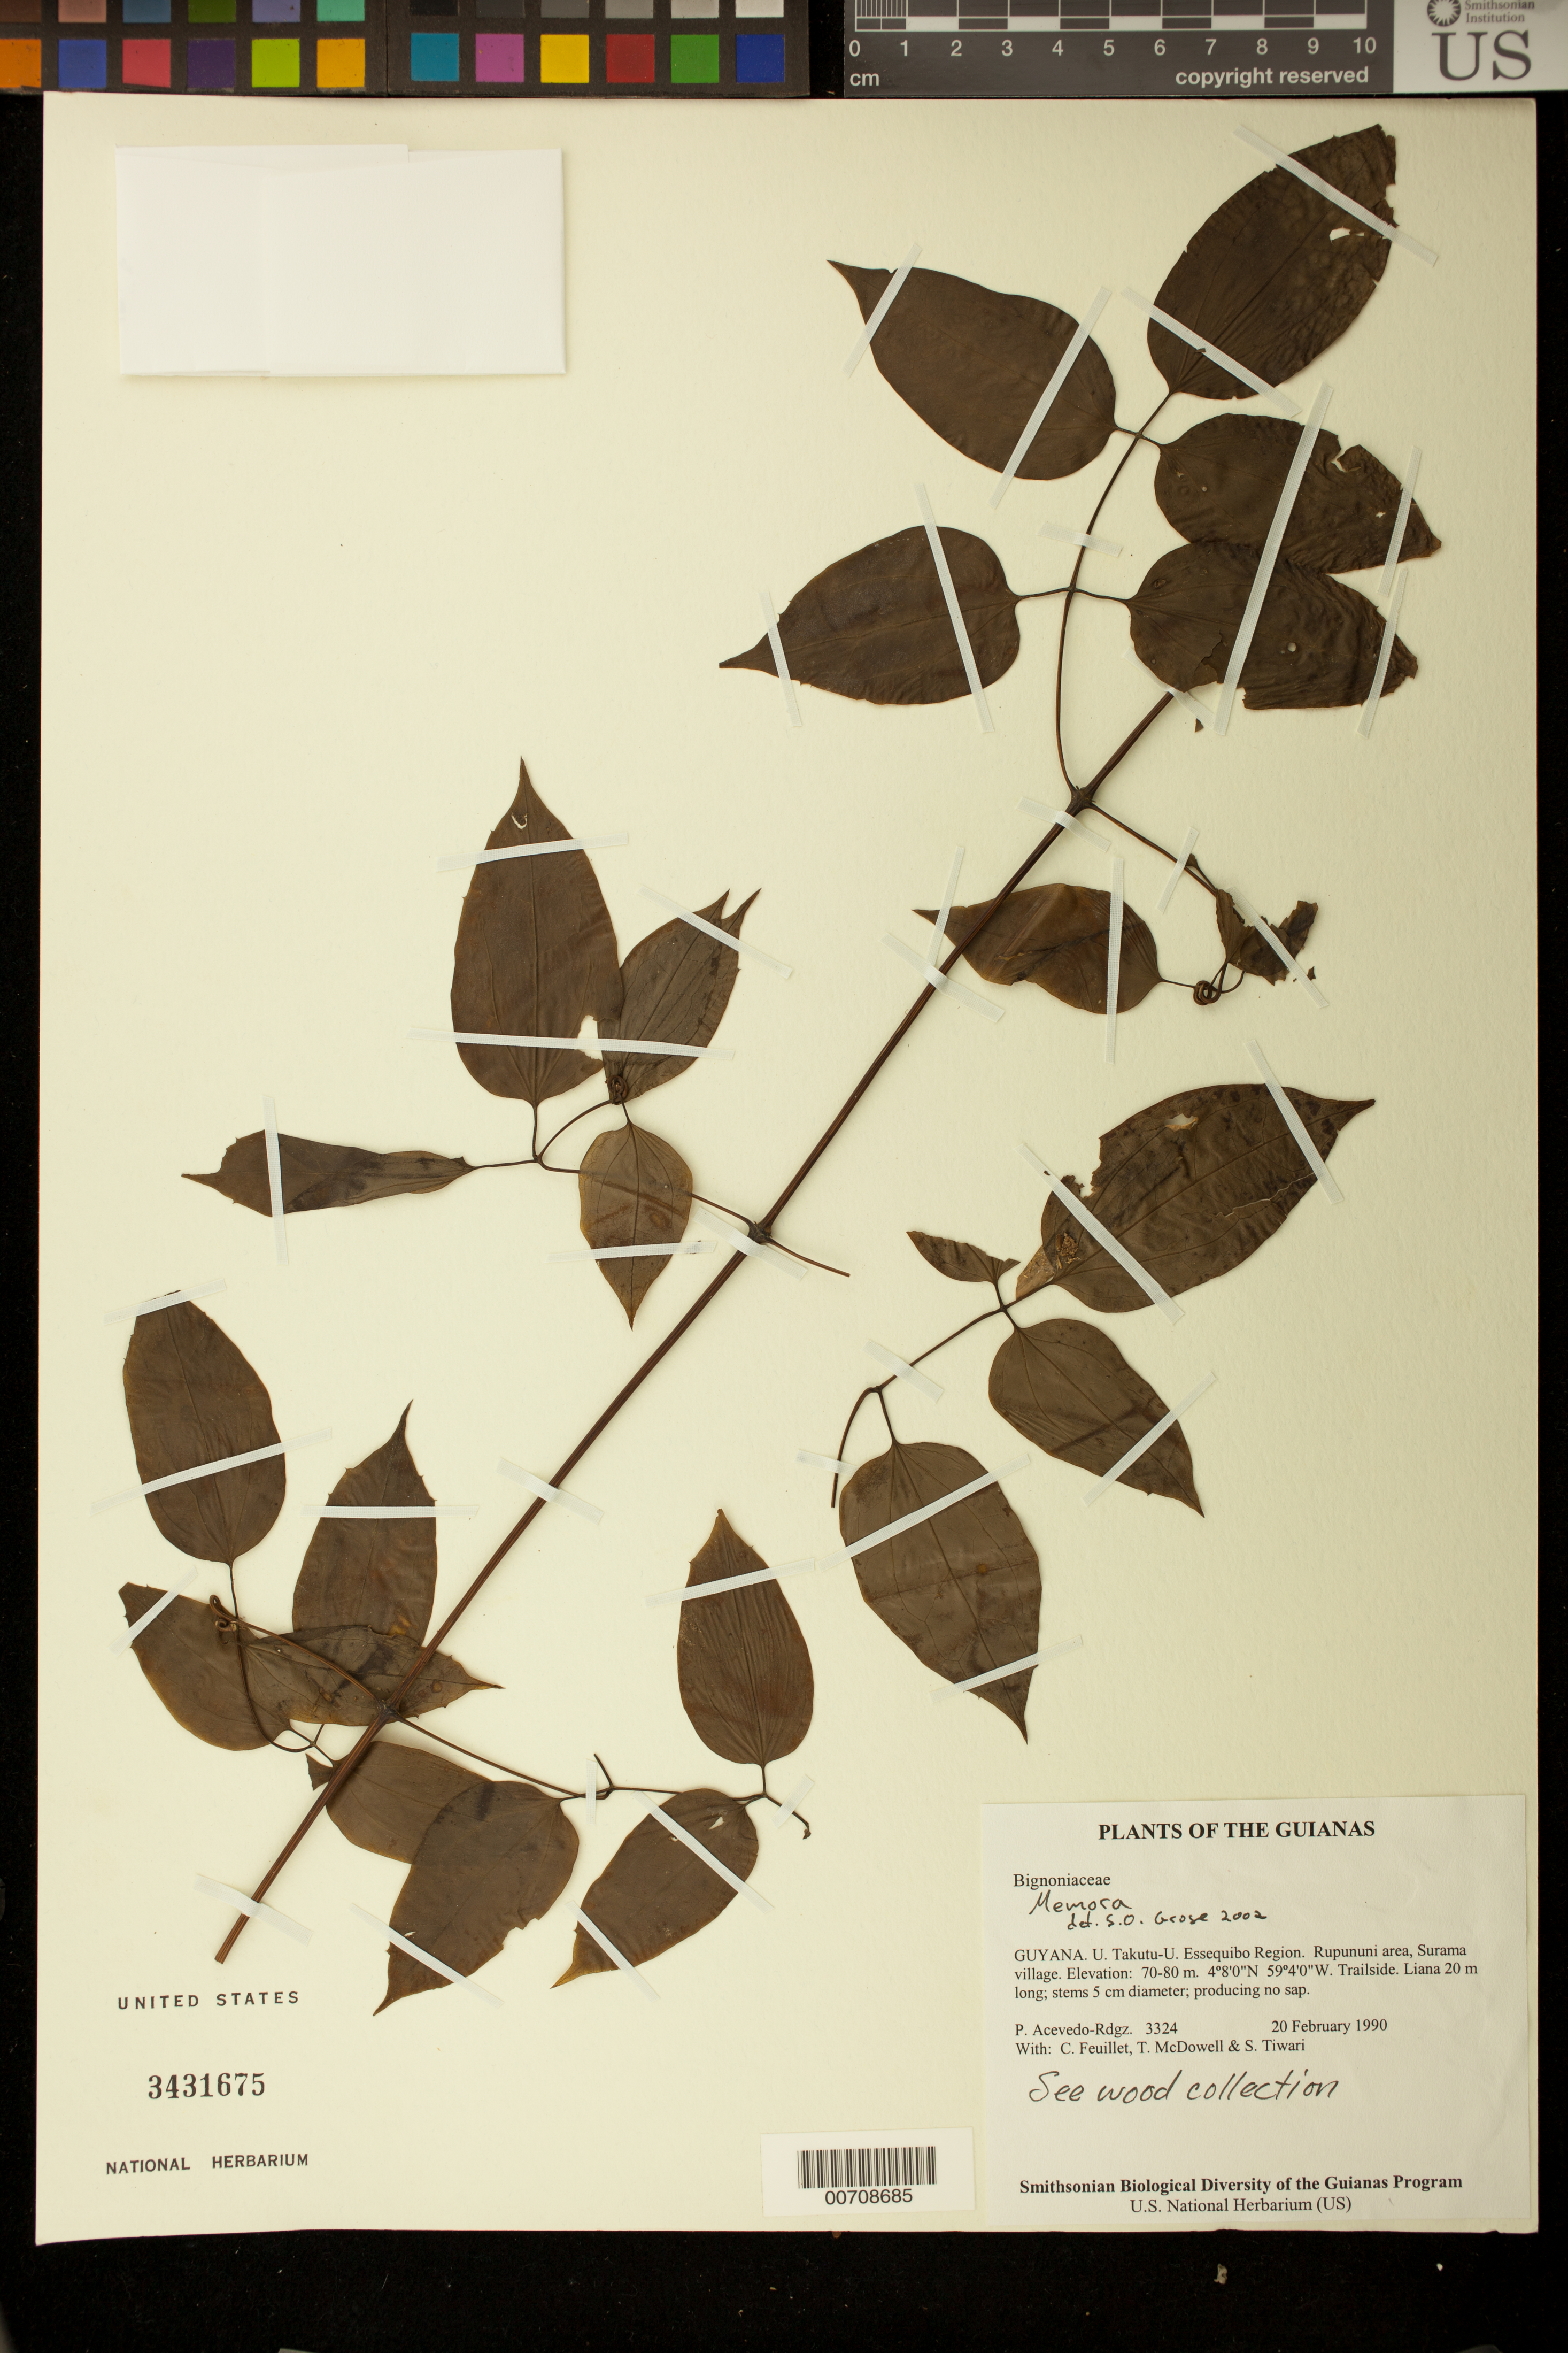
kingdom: Plantae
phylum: Tracheophyta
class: Magnoliopsida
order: Lamiales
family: Bignoniaceae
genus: Adenocalymma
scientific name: Adenocalymma sp.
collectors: P. Acevedo-Rodr., C. Feuillet, T. McDowell & S. Tiwari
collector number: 3324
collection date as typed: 20 Feb 1990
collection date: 1990-02-20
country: Guyana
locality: U. Takutu - U. Essequibo. Rupununi area, Surama vilage.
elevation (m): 70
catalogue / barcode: US 3431675